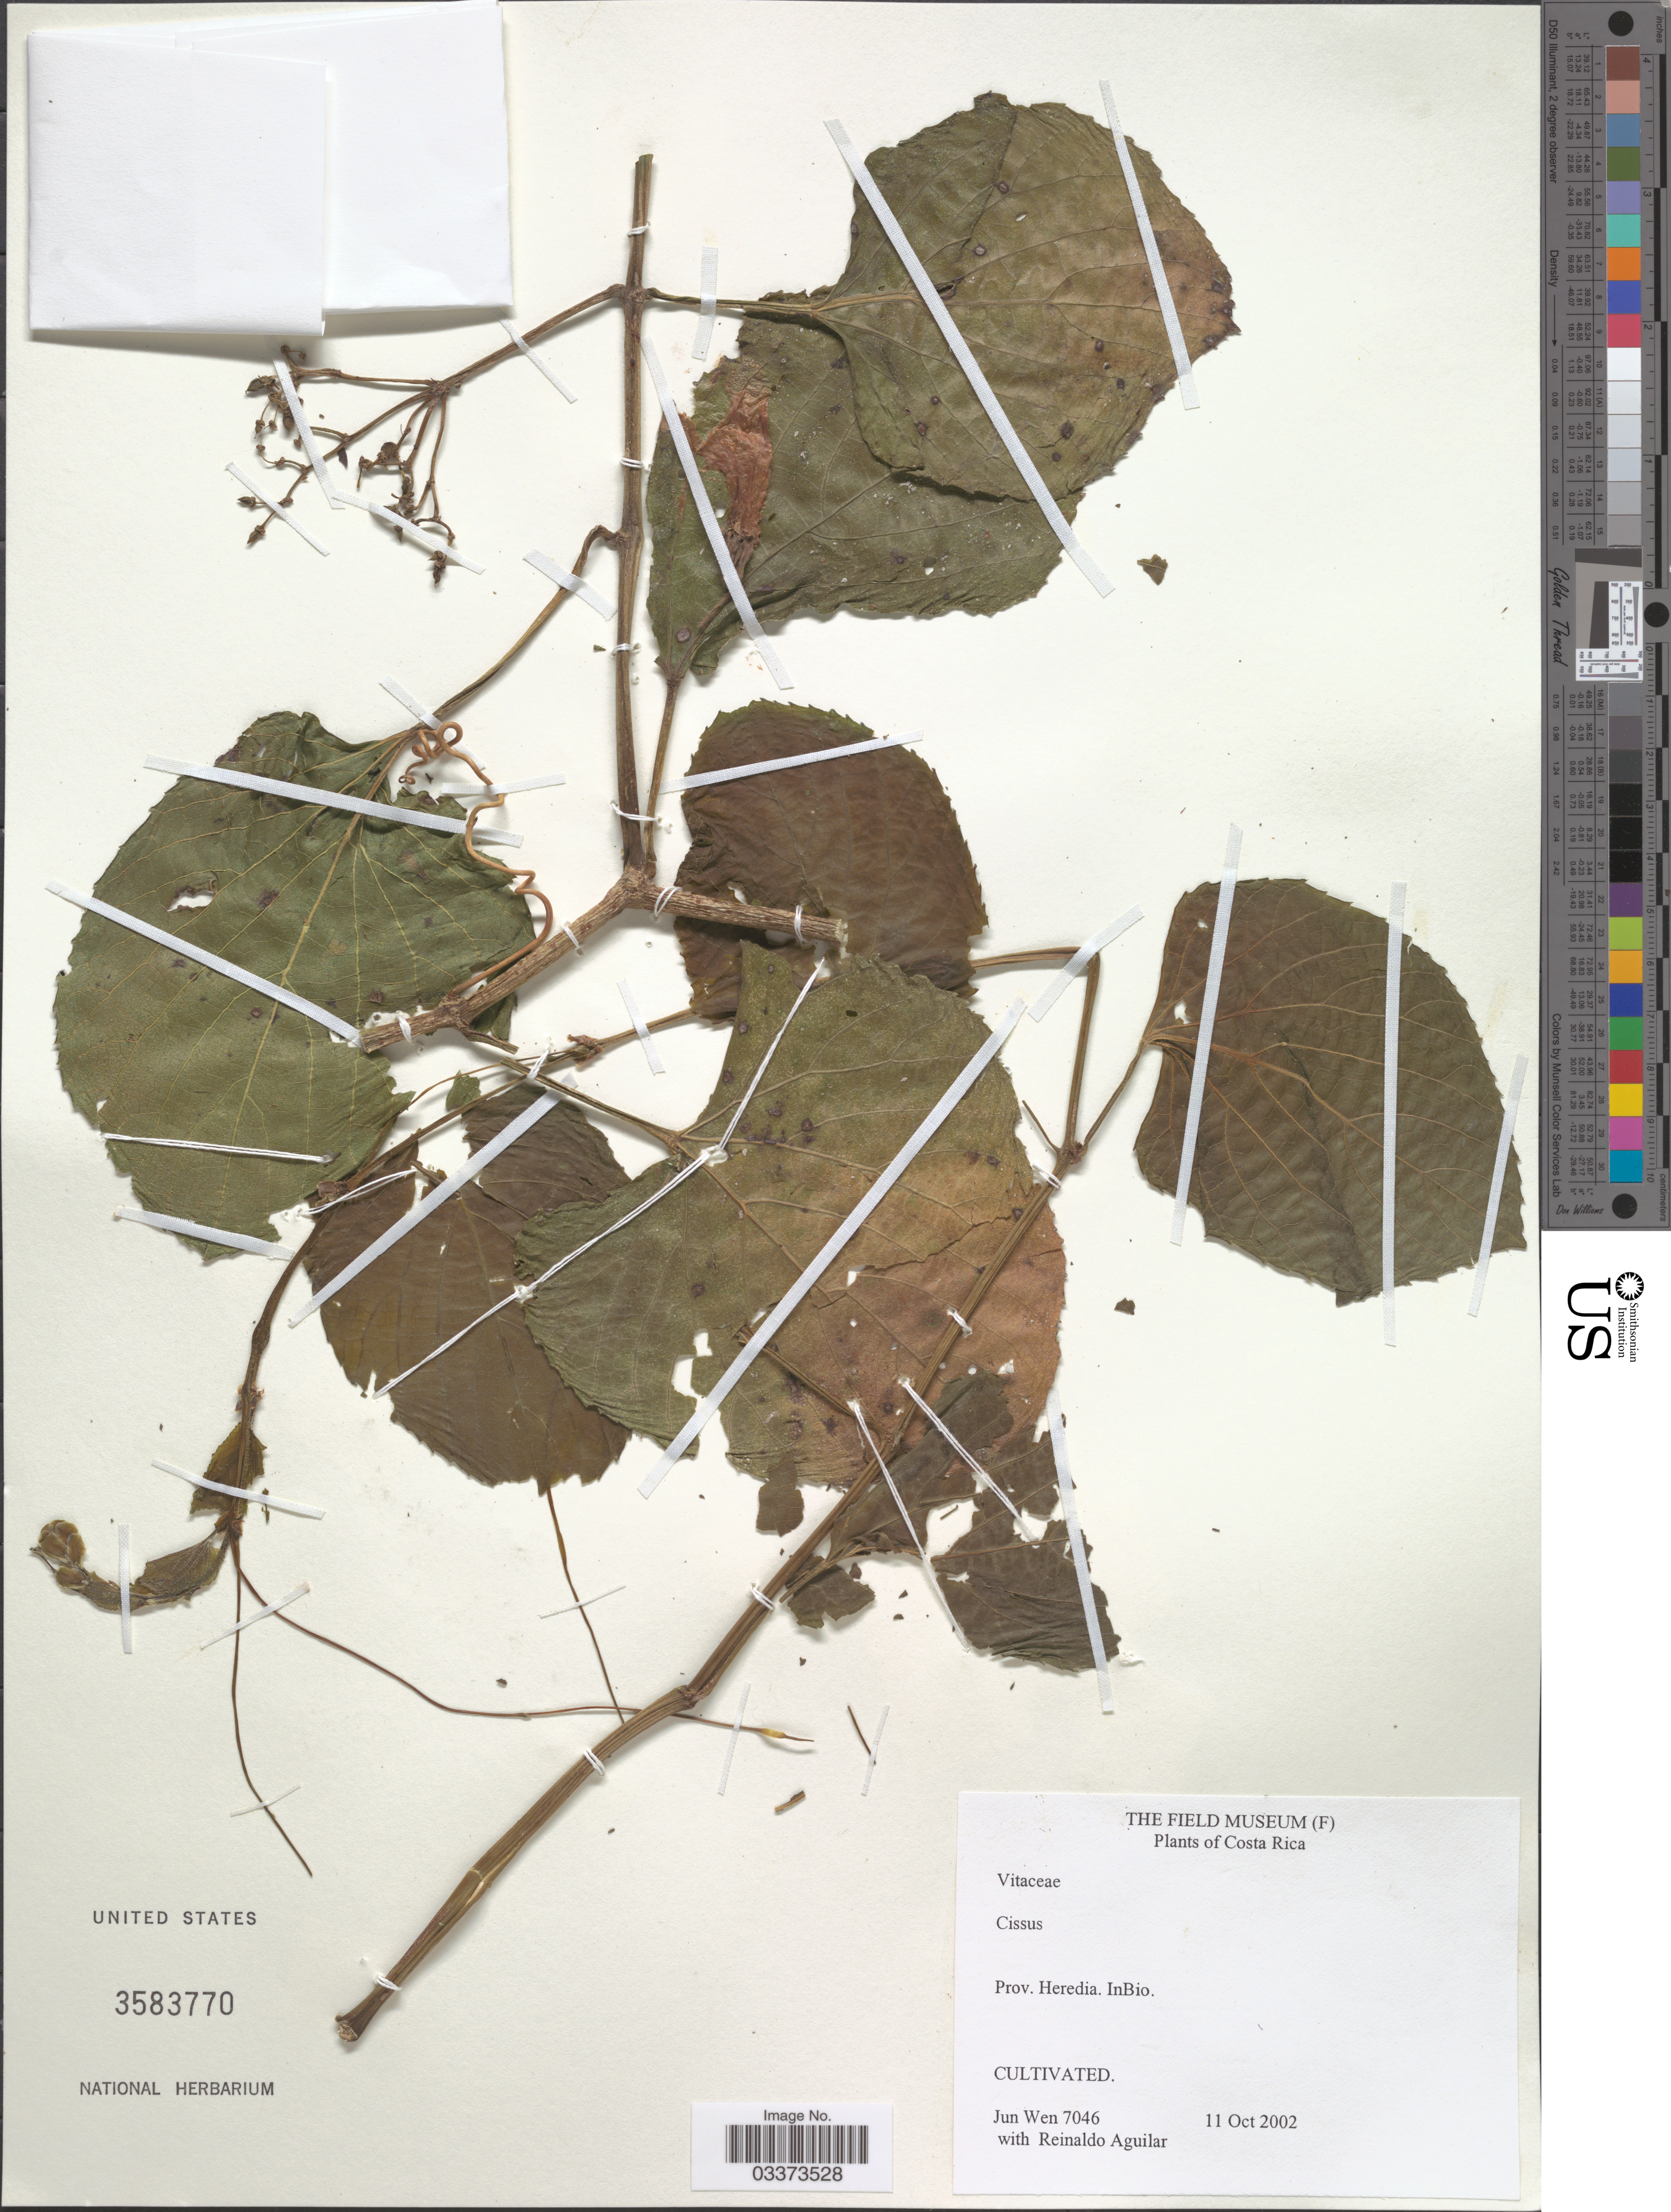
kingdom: Plantae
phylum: Tracheophyta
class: Magnoliopsida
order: Vitales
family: Vitaceae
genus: Cissus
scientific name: Cissus sp.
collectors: J. Wen & R. Aguilar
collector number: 7046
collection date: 2002-10-11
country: Costa Rica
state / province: Heredia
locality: InBio.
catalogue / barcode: US 3583770